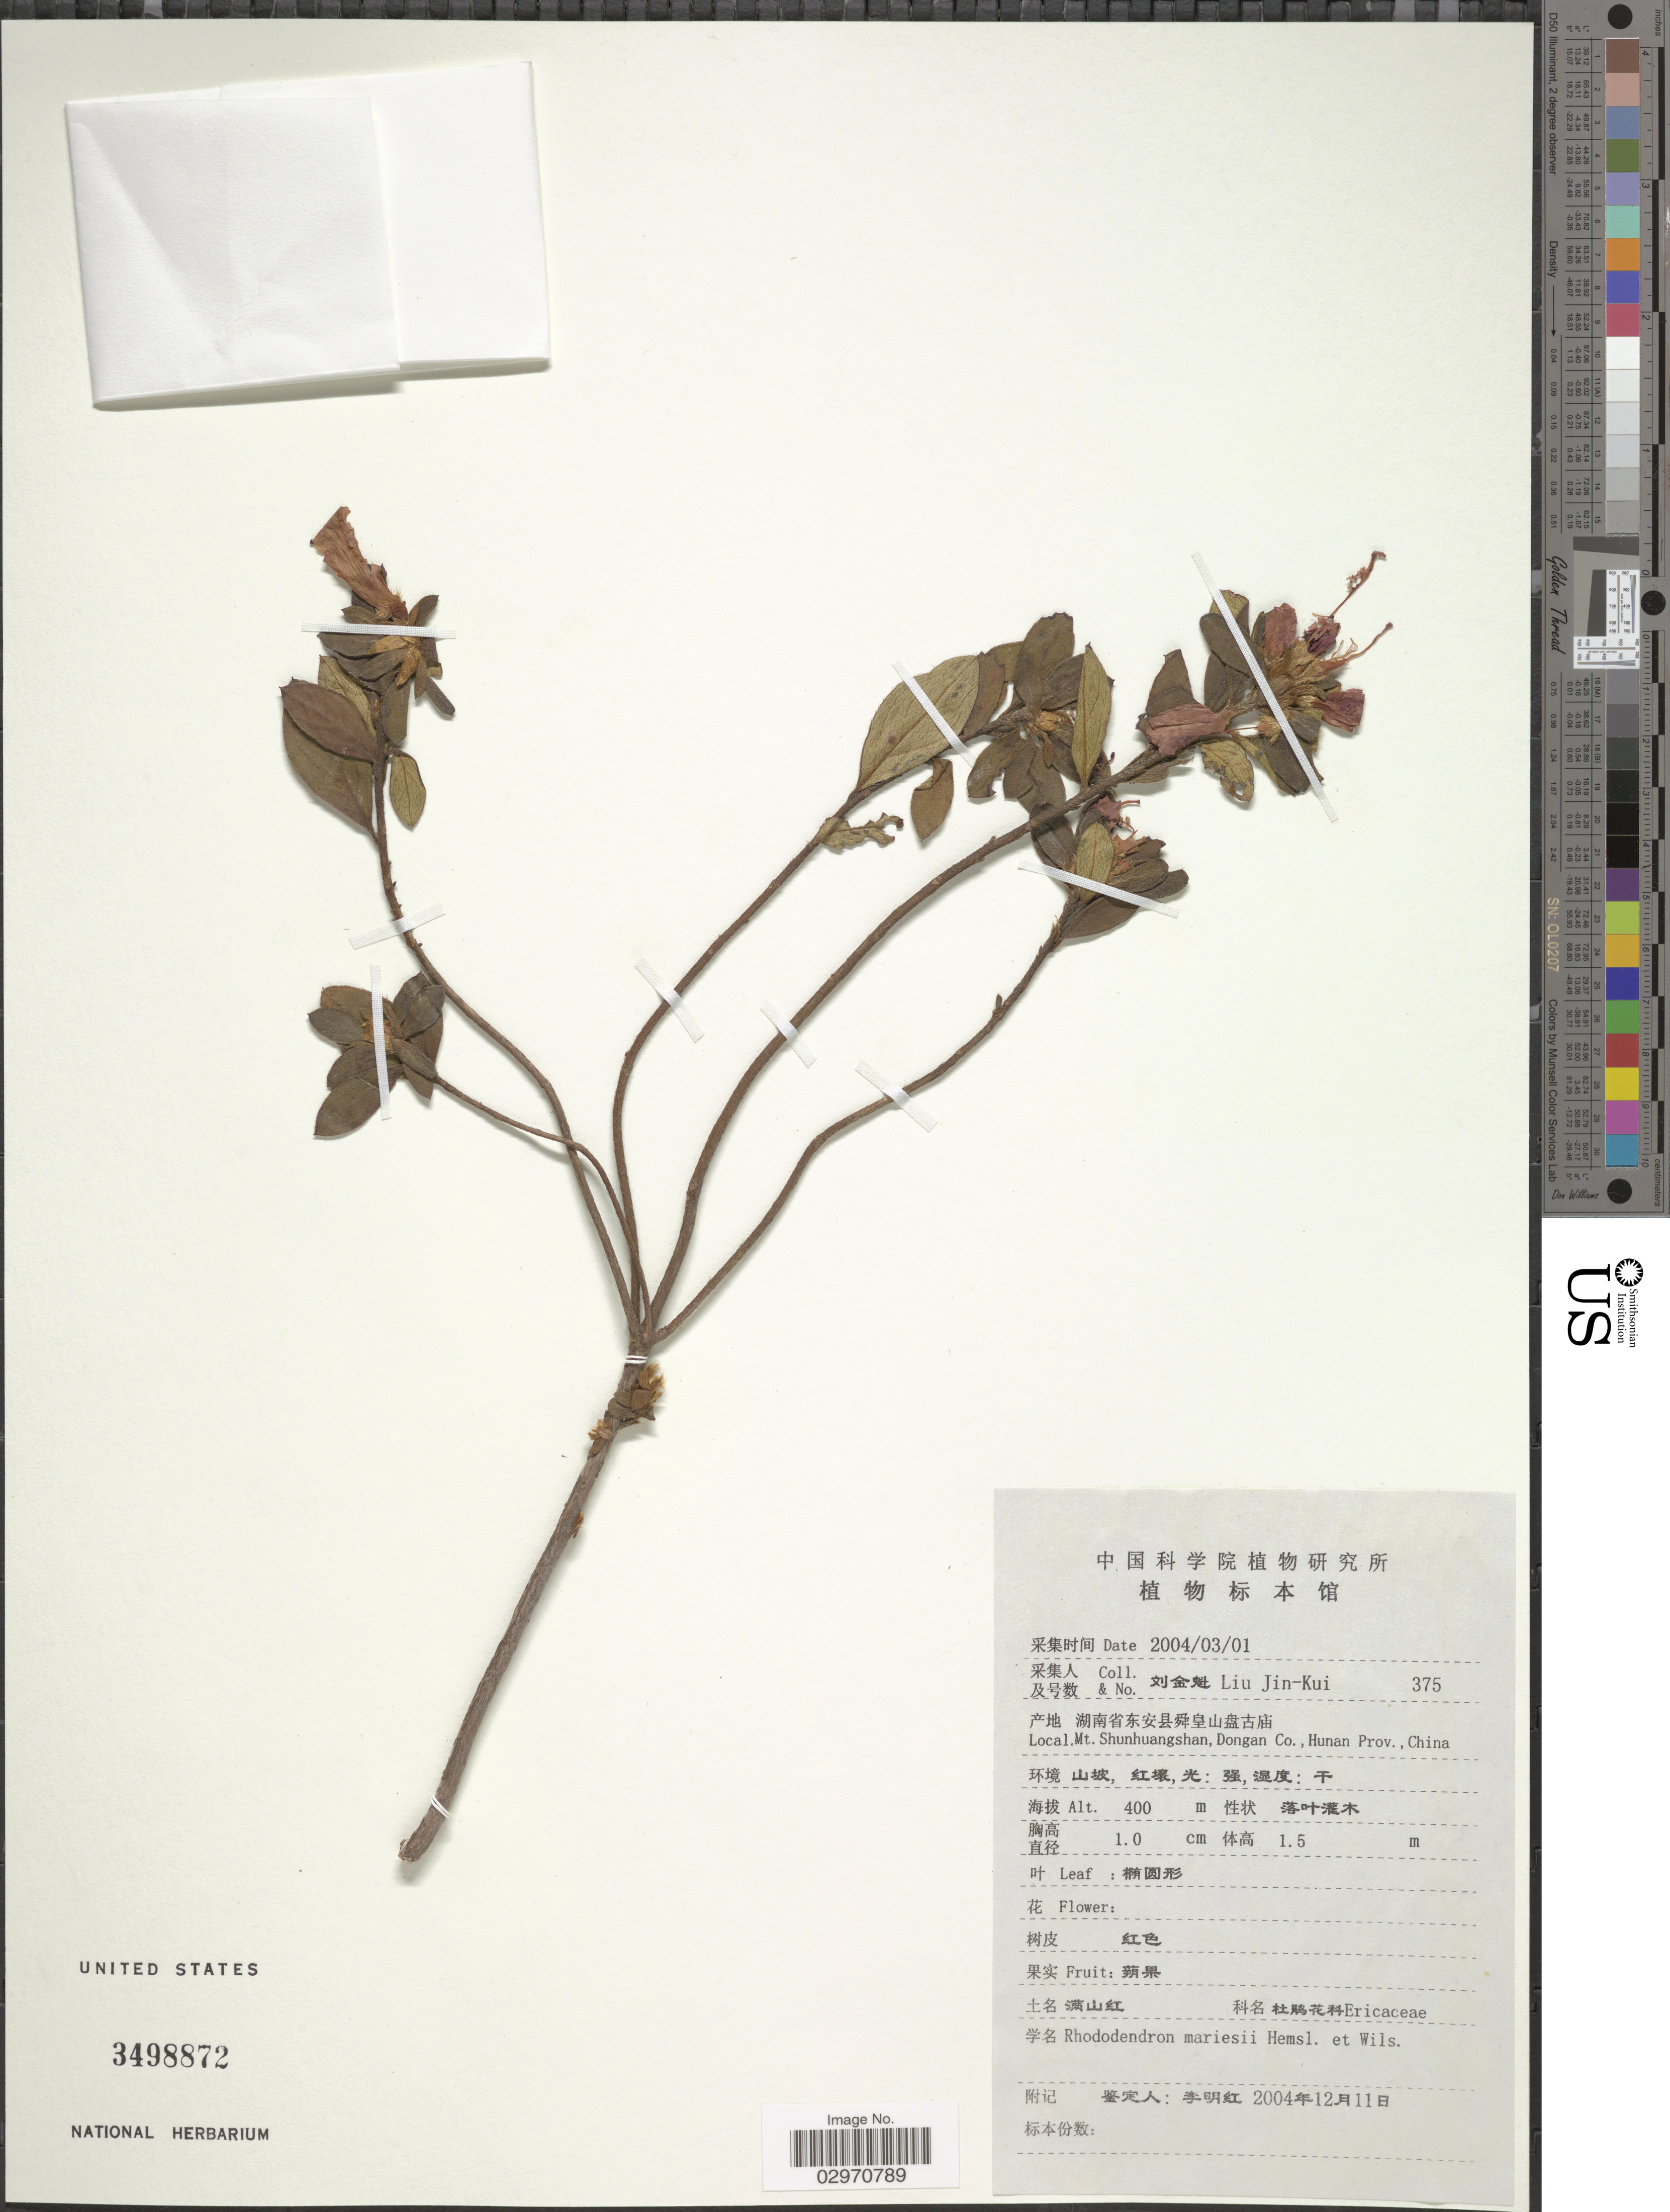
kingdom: Plantae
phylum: Tracheophyta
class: Magnoliopsida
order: Ericales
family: Ericaceae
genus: Rhododendron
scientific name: Rhododendron farrerae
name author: Sweet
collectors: Liu Jin-Kui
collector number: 375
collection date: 2004-03-01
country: China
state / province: Hunan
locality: Mt. Shunhuangshan, Dongan Co.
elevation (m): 400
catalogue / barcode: US 3498872